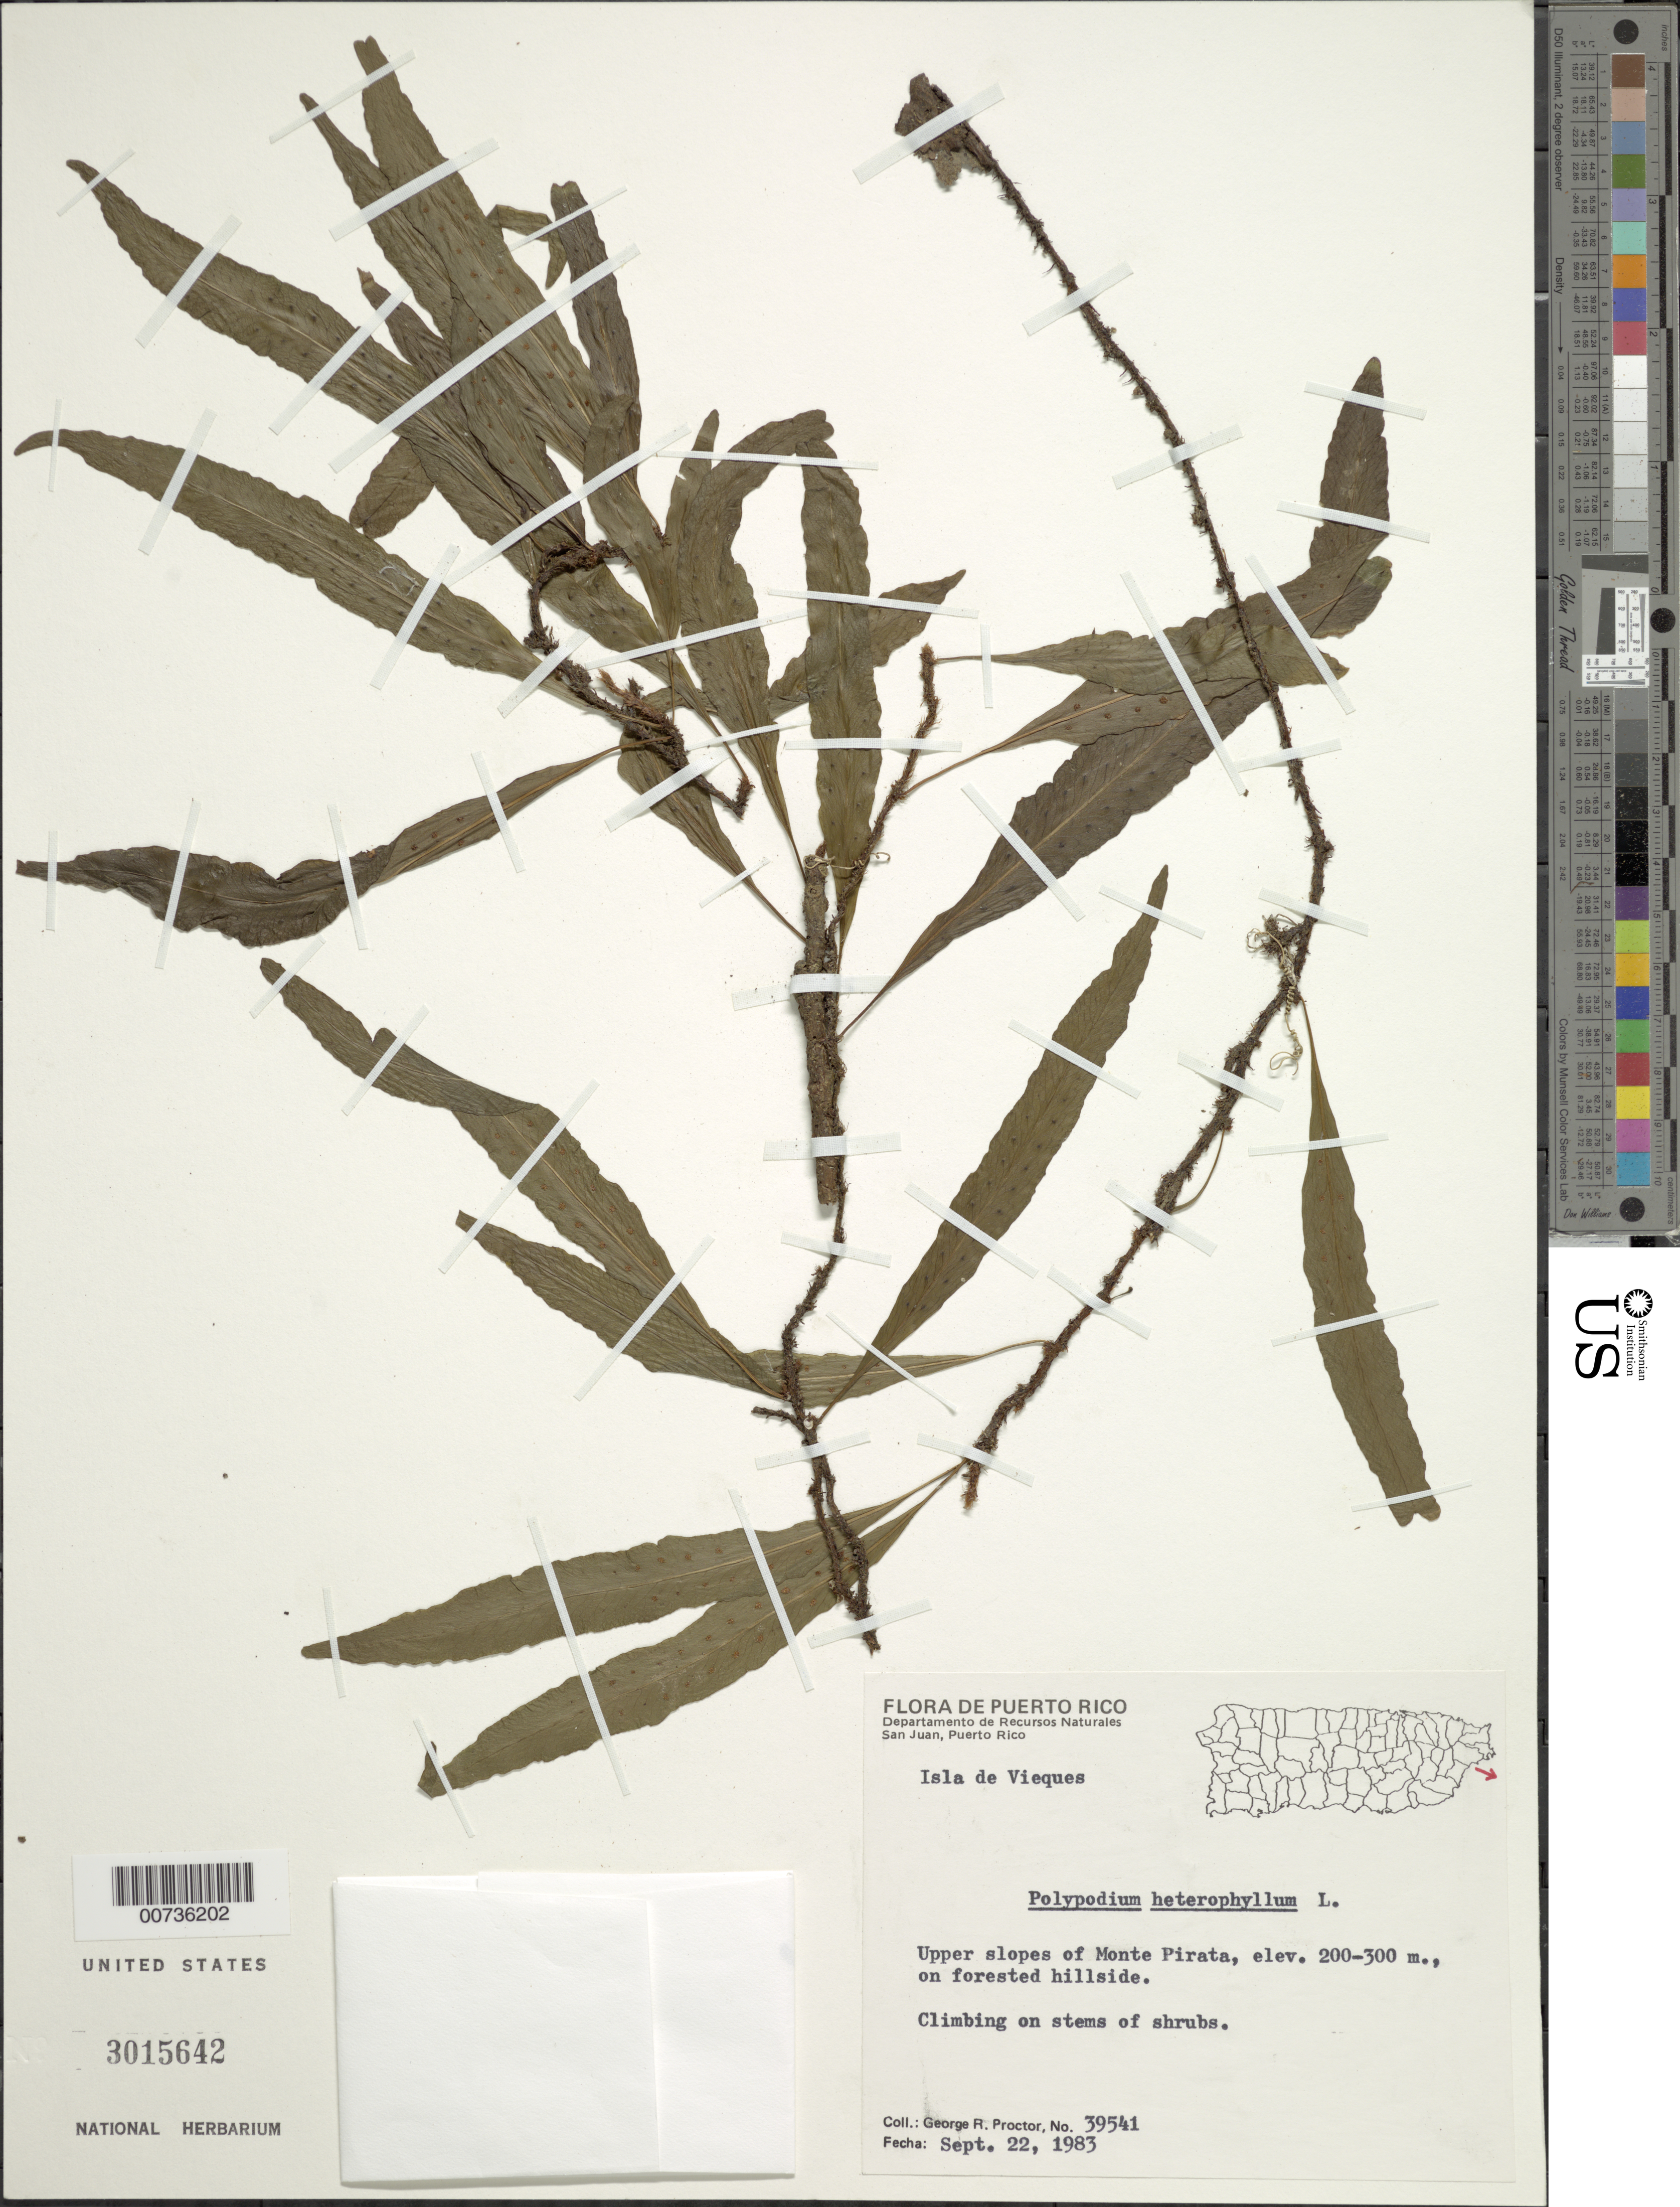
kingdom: Plantae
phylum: Tracheophyta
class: Polypodiopsida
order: Polypodiales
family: Polypodiaceae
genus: Microgramma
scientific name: Microgramma heterophylla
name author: (L.) Wherry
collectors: G. R. Proctor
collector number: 39541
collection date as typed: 22 Sep 1983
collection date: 1983-09-22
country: Puerto Rico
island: Vieques I.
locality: Upper slopes of Monte Pirata, on forest hillside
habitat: Climbing on stems of shrubs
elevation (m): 200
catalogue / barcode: US 3015642